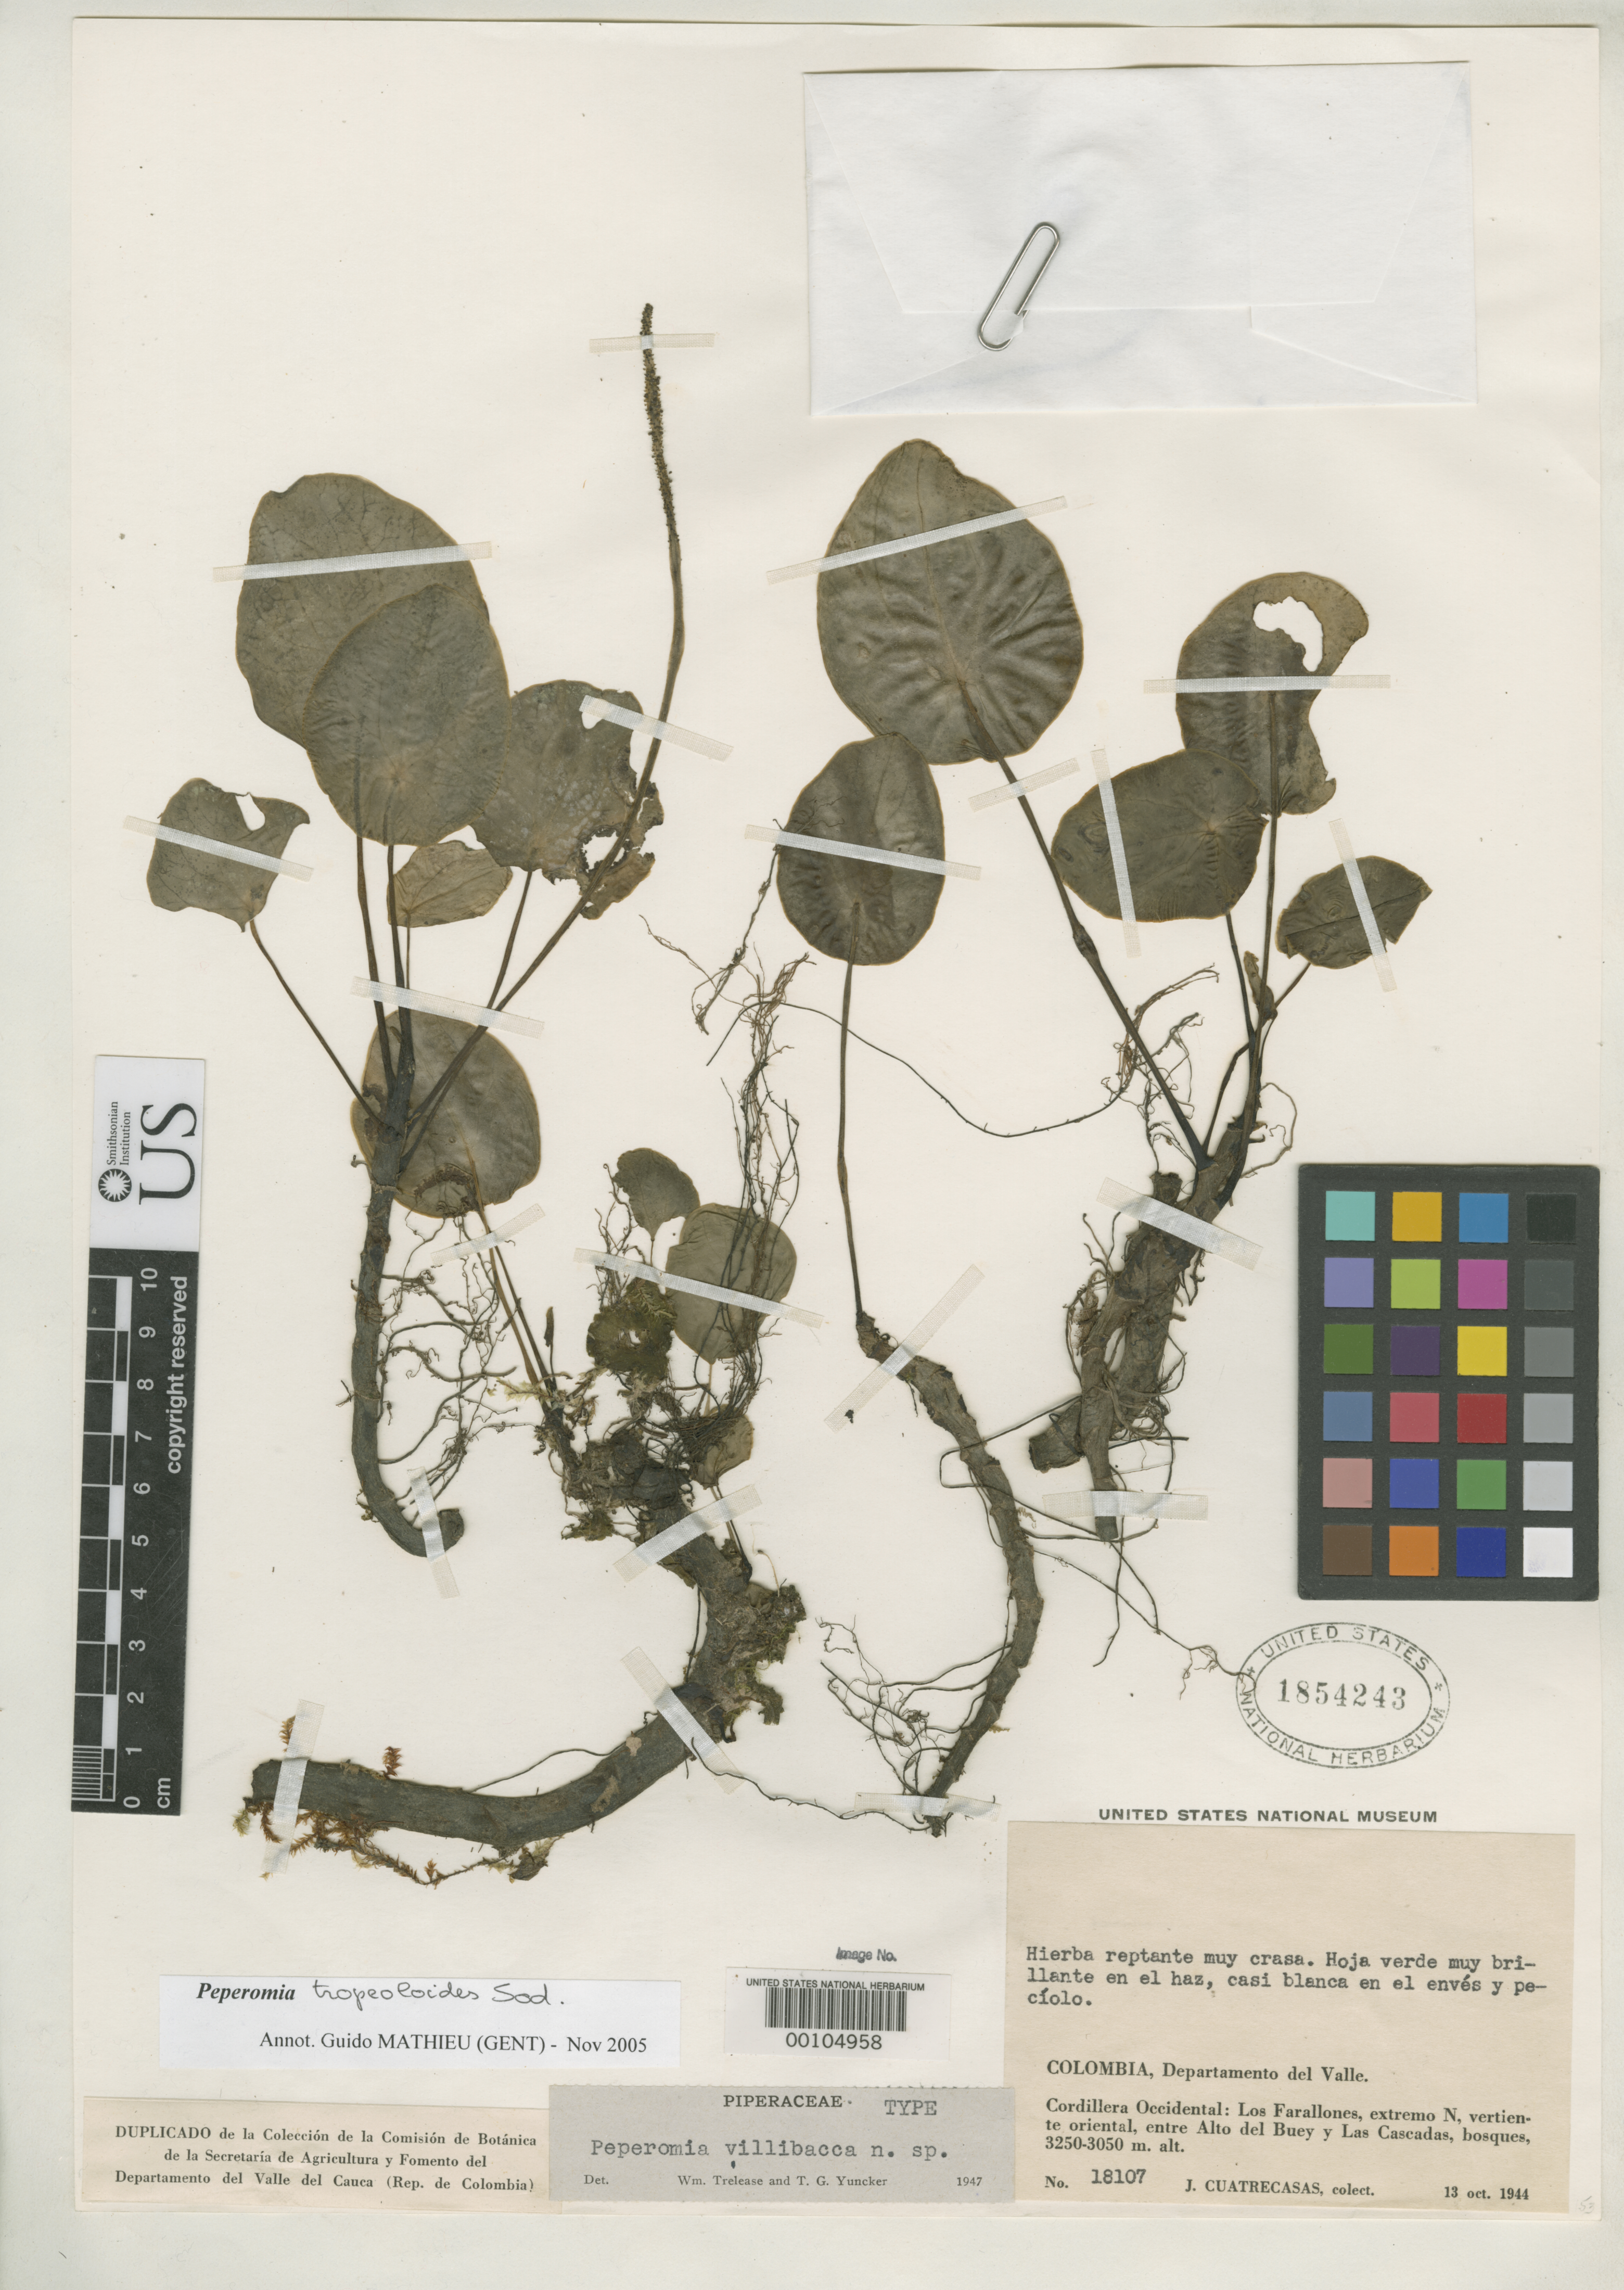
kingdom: Plantae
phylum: Tracheophyta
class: Magnoliopsida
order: Piperales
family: Piperaceae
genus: Peperomia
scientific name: Peperomia villibacca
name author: Yunck.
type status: Holotype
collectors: J. Cuatrecasas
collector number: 18107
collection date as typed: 13 Oct 1944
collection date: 1944-10-13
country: Colombia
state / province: Valle del Cauca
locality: Los Farallones, between Alto del Buey and Las Cascades.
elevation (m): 3050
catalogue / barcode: US 1854243